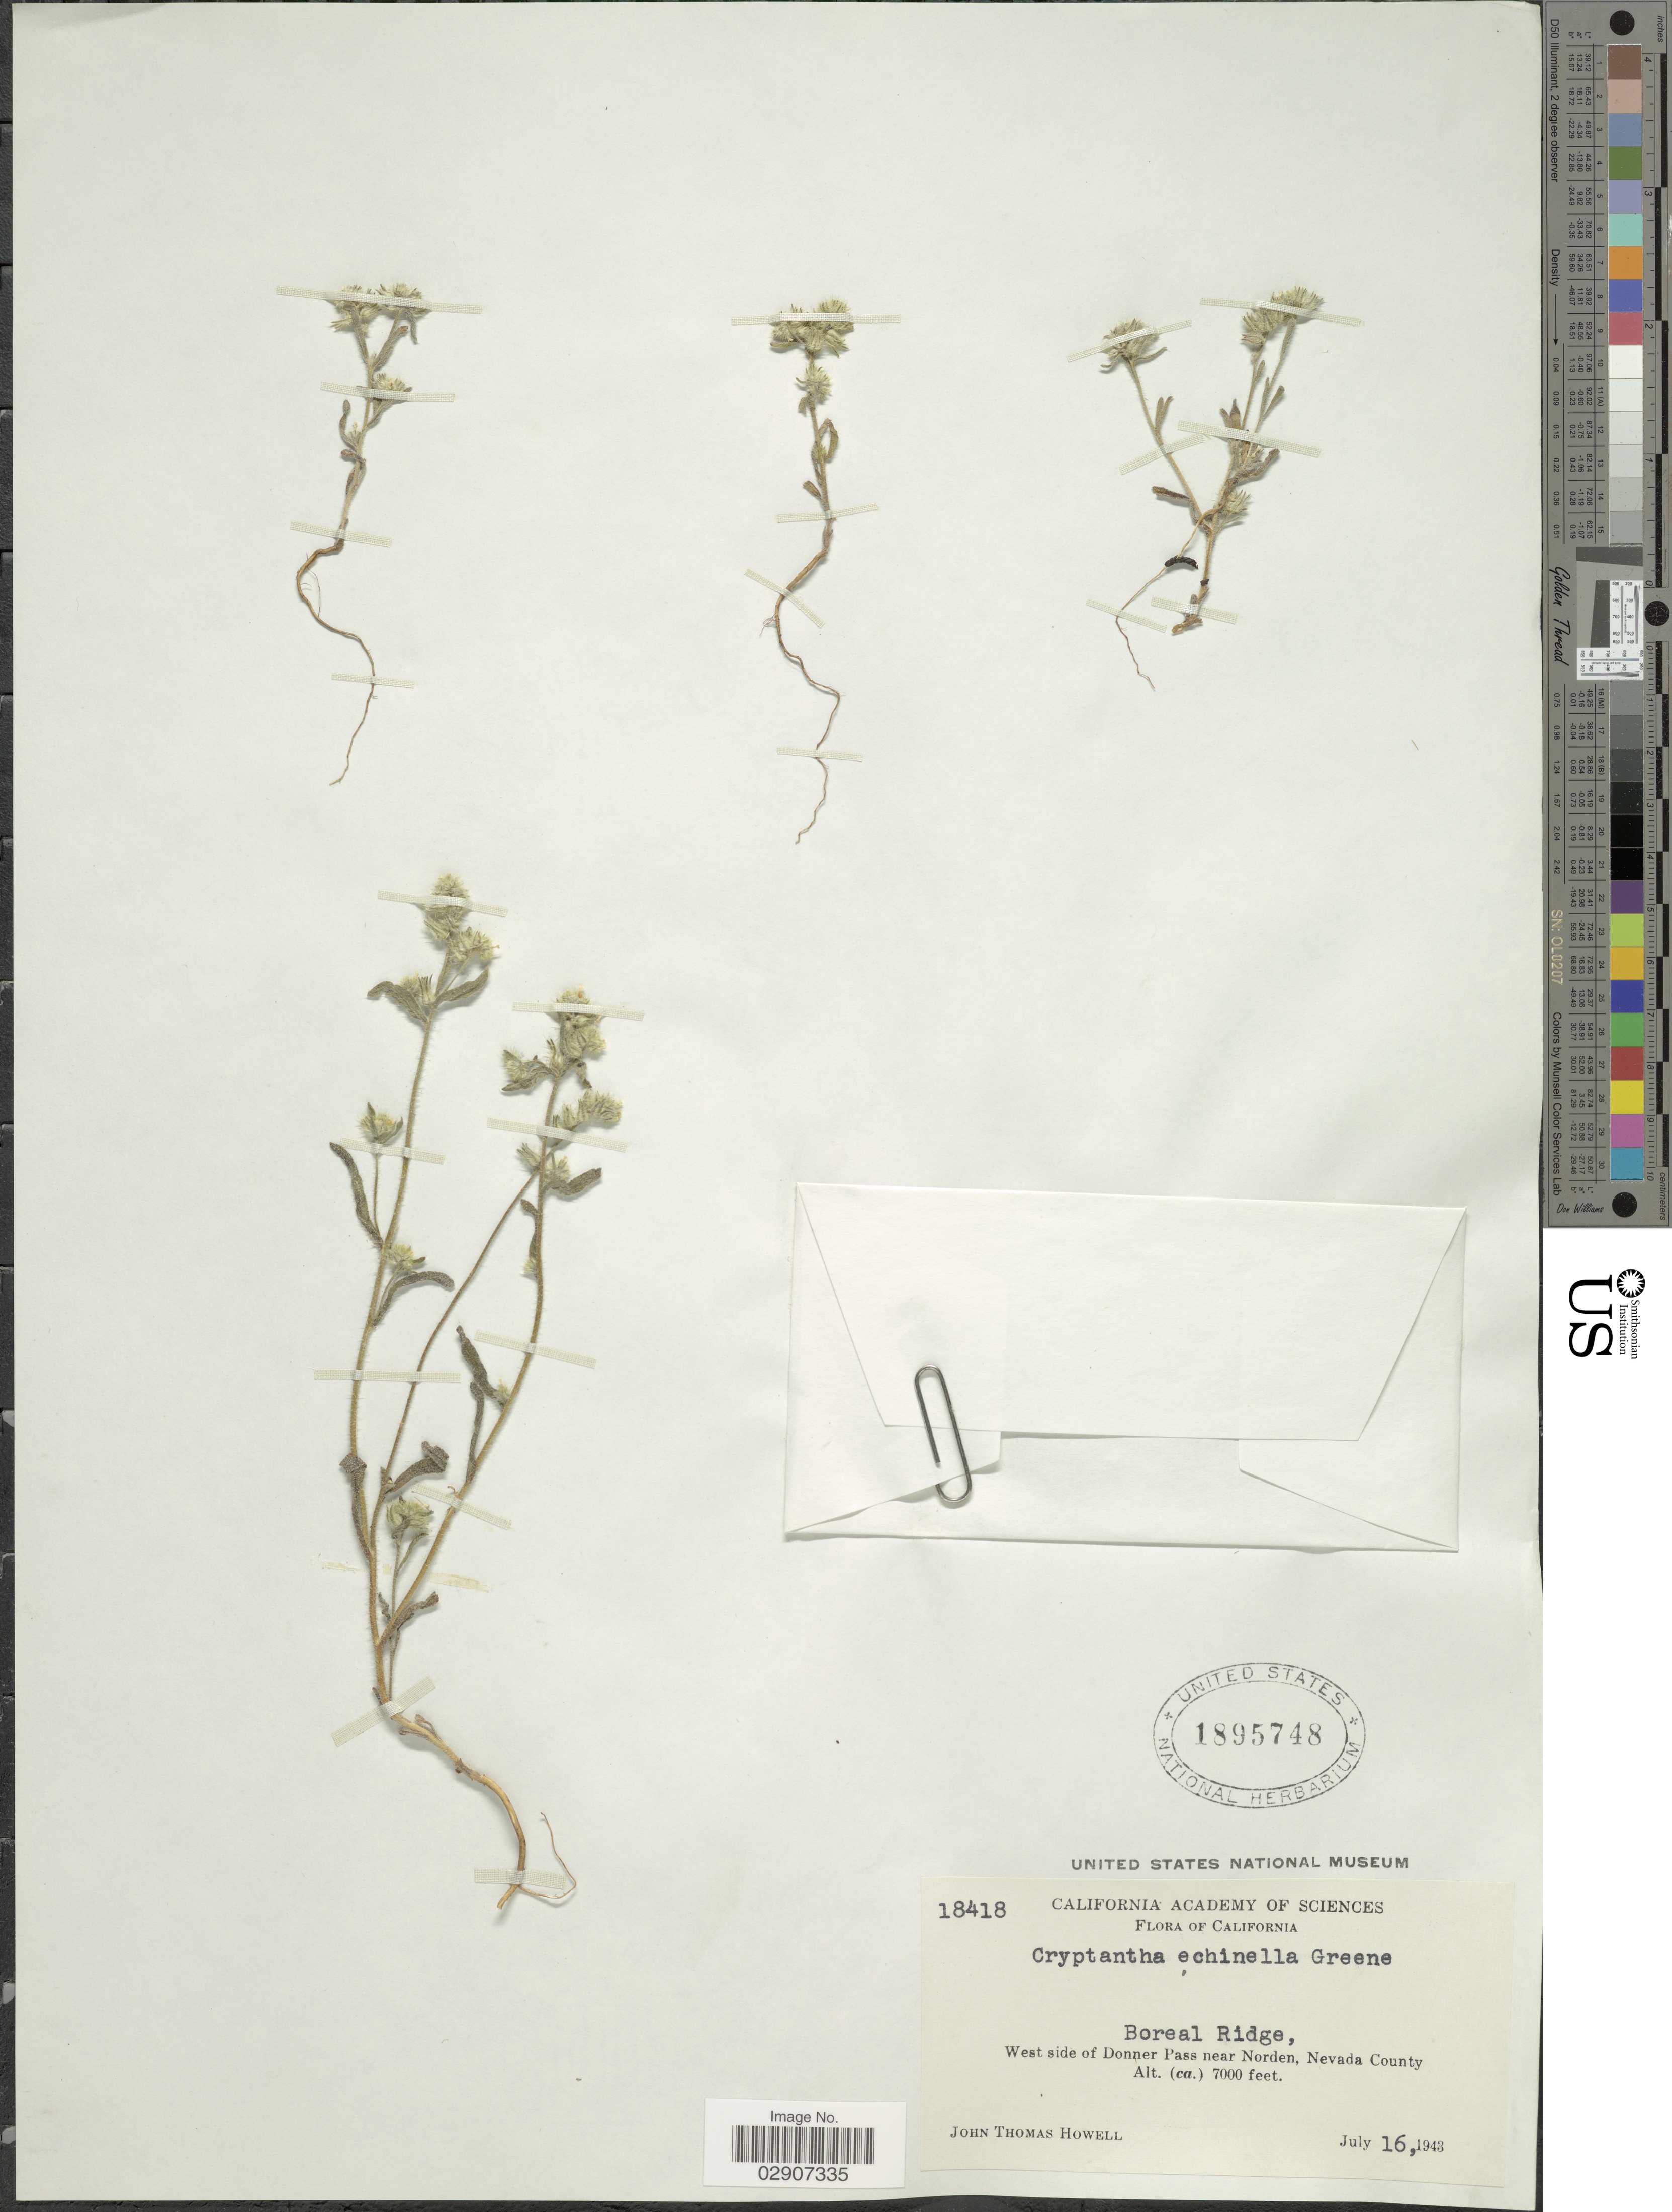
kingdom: Plantae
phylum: Tracheophyta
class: Magnoliopsida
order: Boraginales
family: Boraginaceae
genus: Cryptantha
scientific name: Cryptantha echinella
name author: S.W. Greene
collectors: J. T. Howell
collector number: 18418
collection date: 1943-07-16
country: United States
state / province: California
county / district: Nevada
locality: Boreal Ridge, West side of Donner Pass near Norden, Nevada County.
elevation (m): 2134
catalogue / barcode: US 1895748